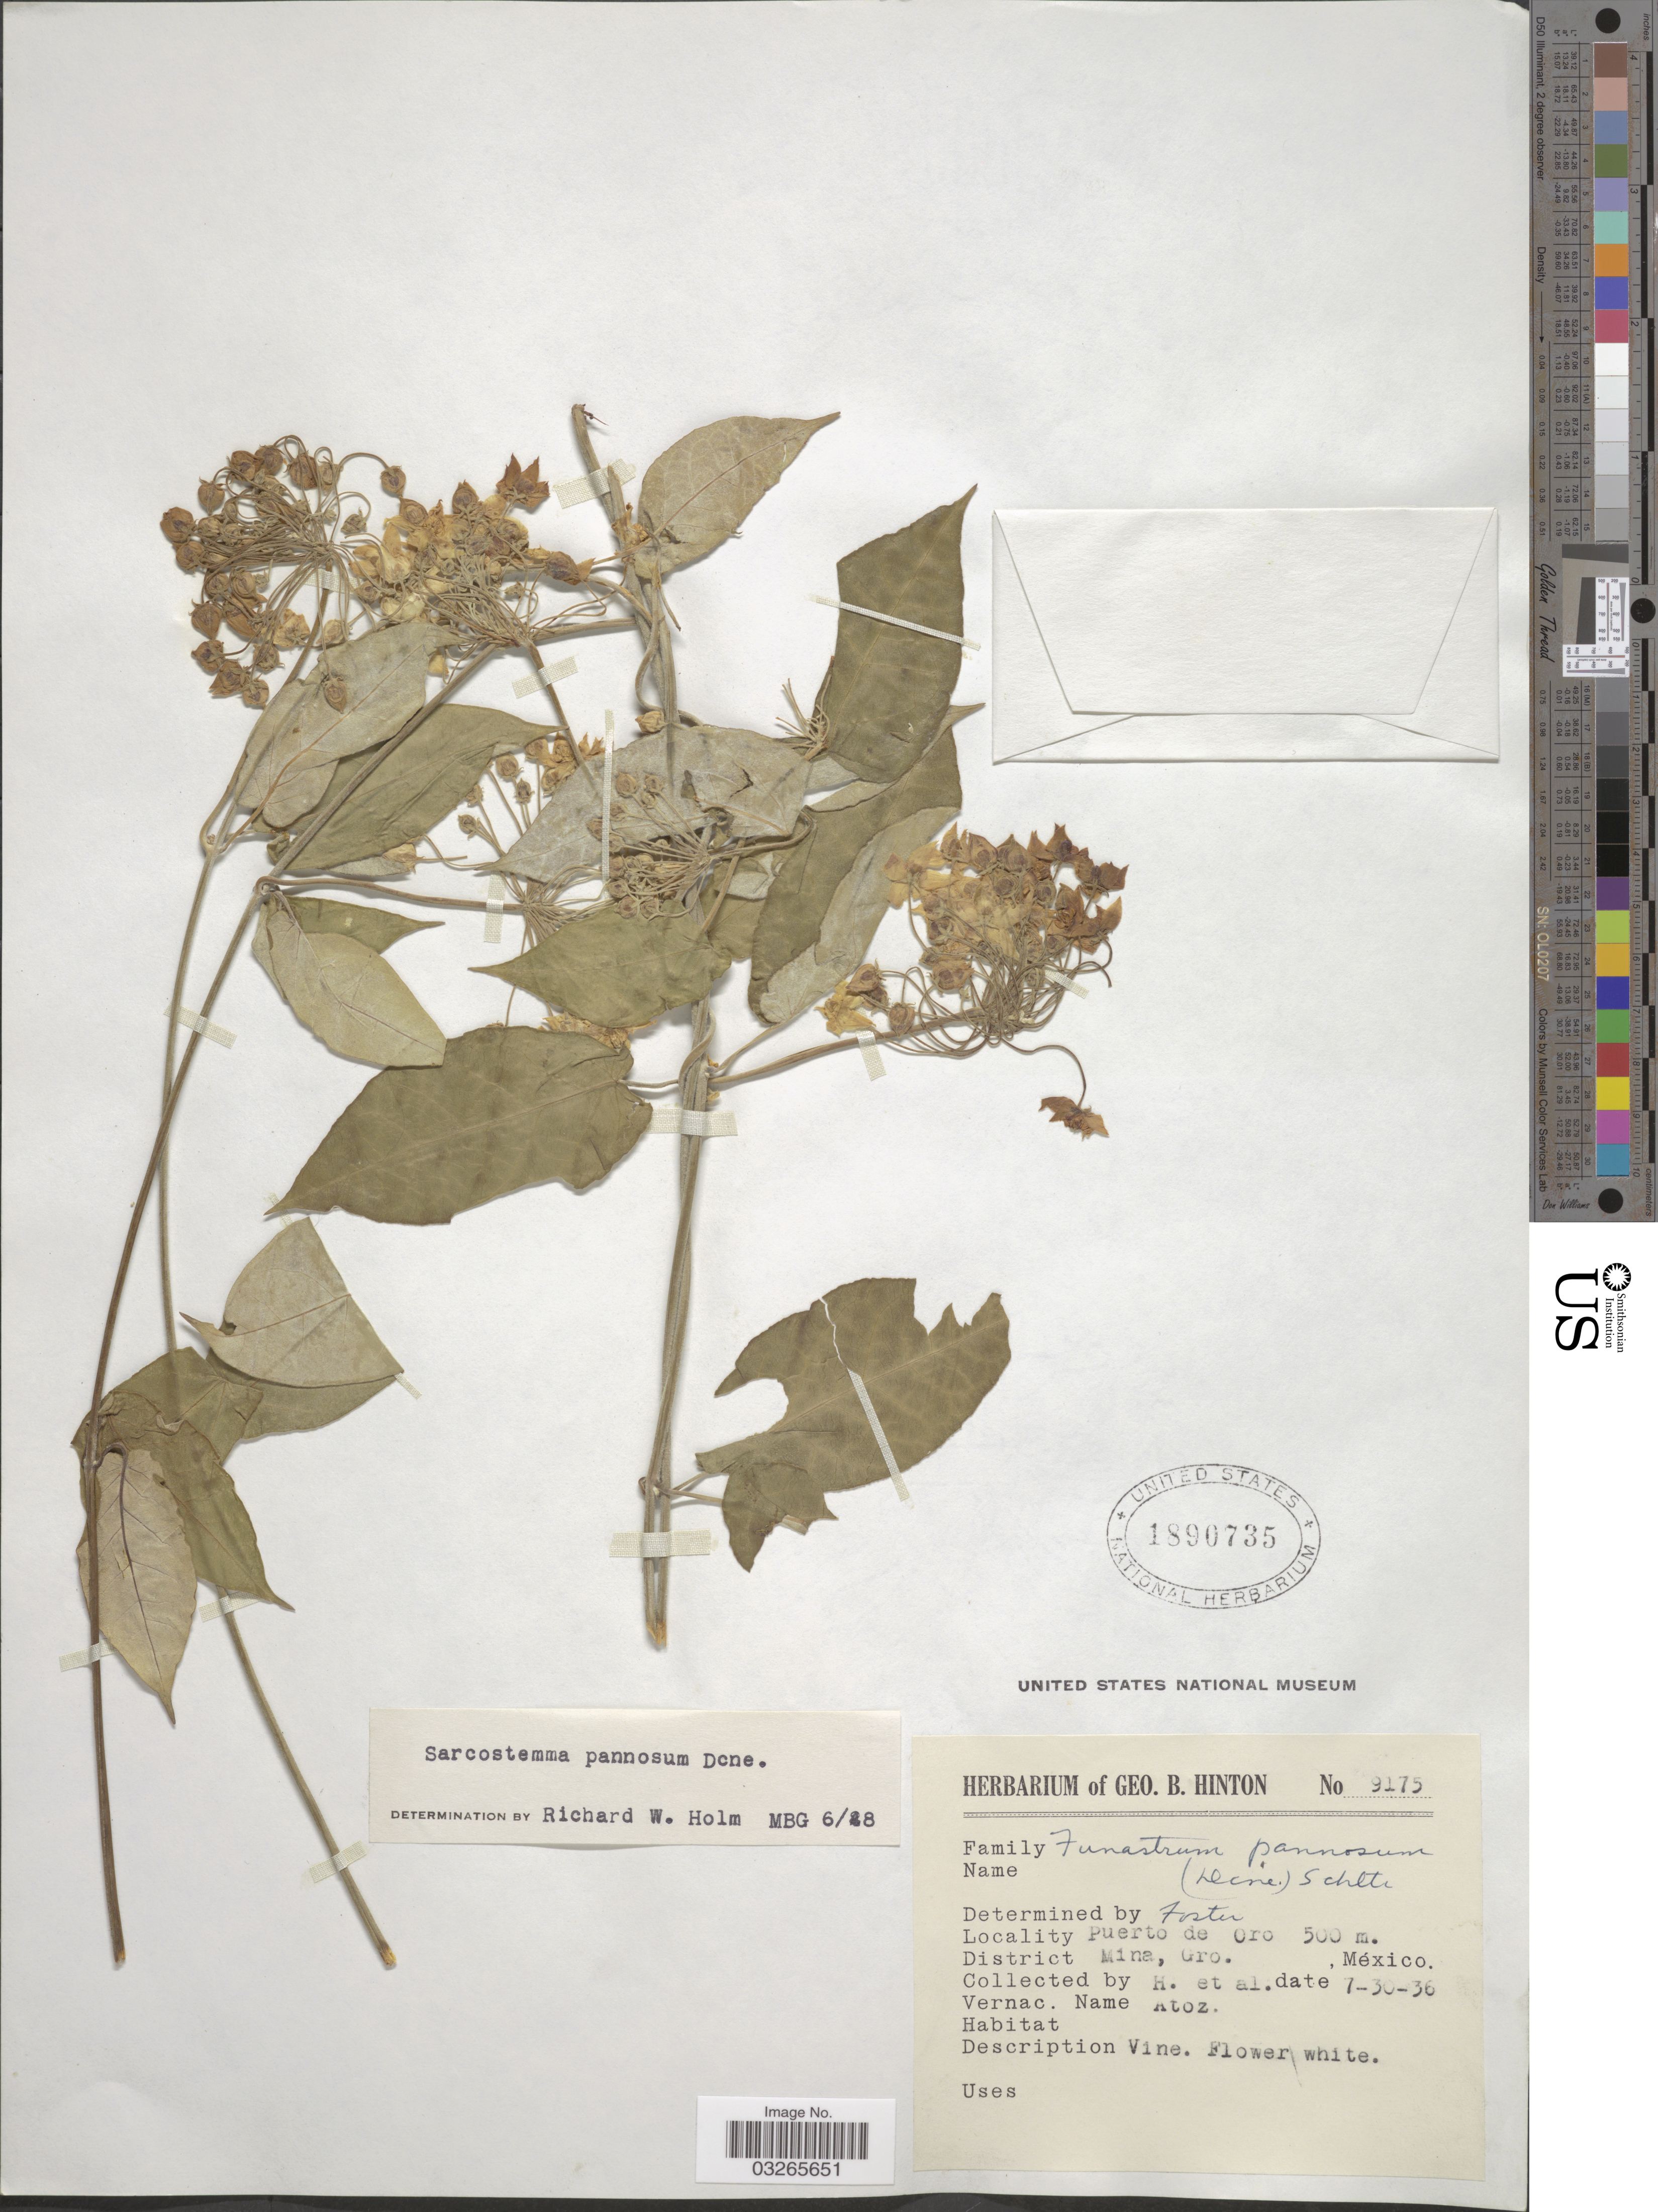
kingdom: Plantae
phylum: Tracheophyta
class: Magnoliopsida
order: Gentianales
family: Apocynaceae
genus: Sarcostemma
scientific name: Sarcostemma pannosum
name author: Decne.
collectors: G. B. Hinton & et al.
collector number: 9175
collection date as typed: Transcribed d/m/y: 30/7/36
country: Mexico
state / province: Guerrero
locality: Puerto de Oro, District Mina, Gro., México.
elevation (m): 500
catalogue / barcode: US 1890735